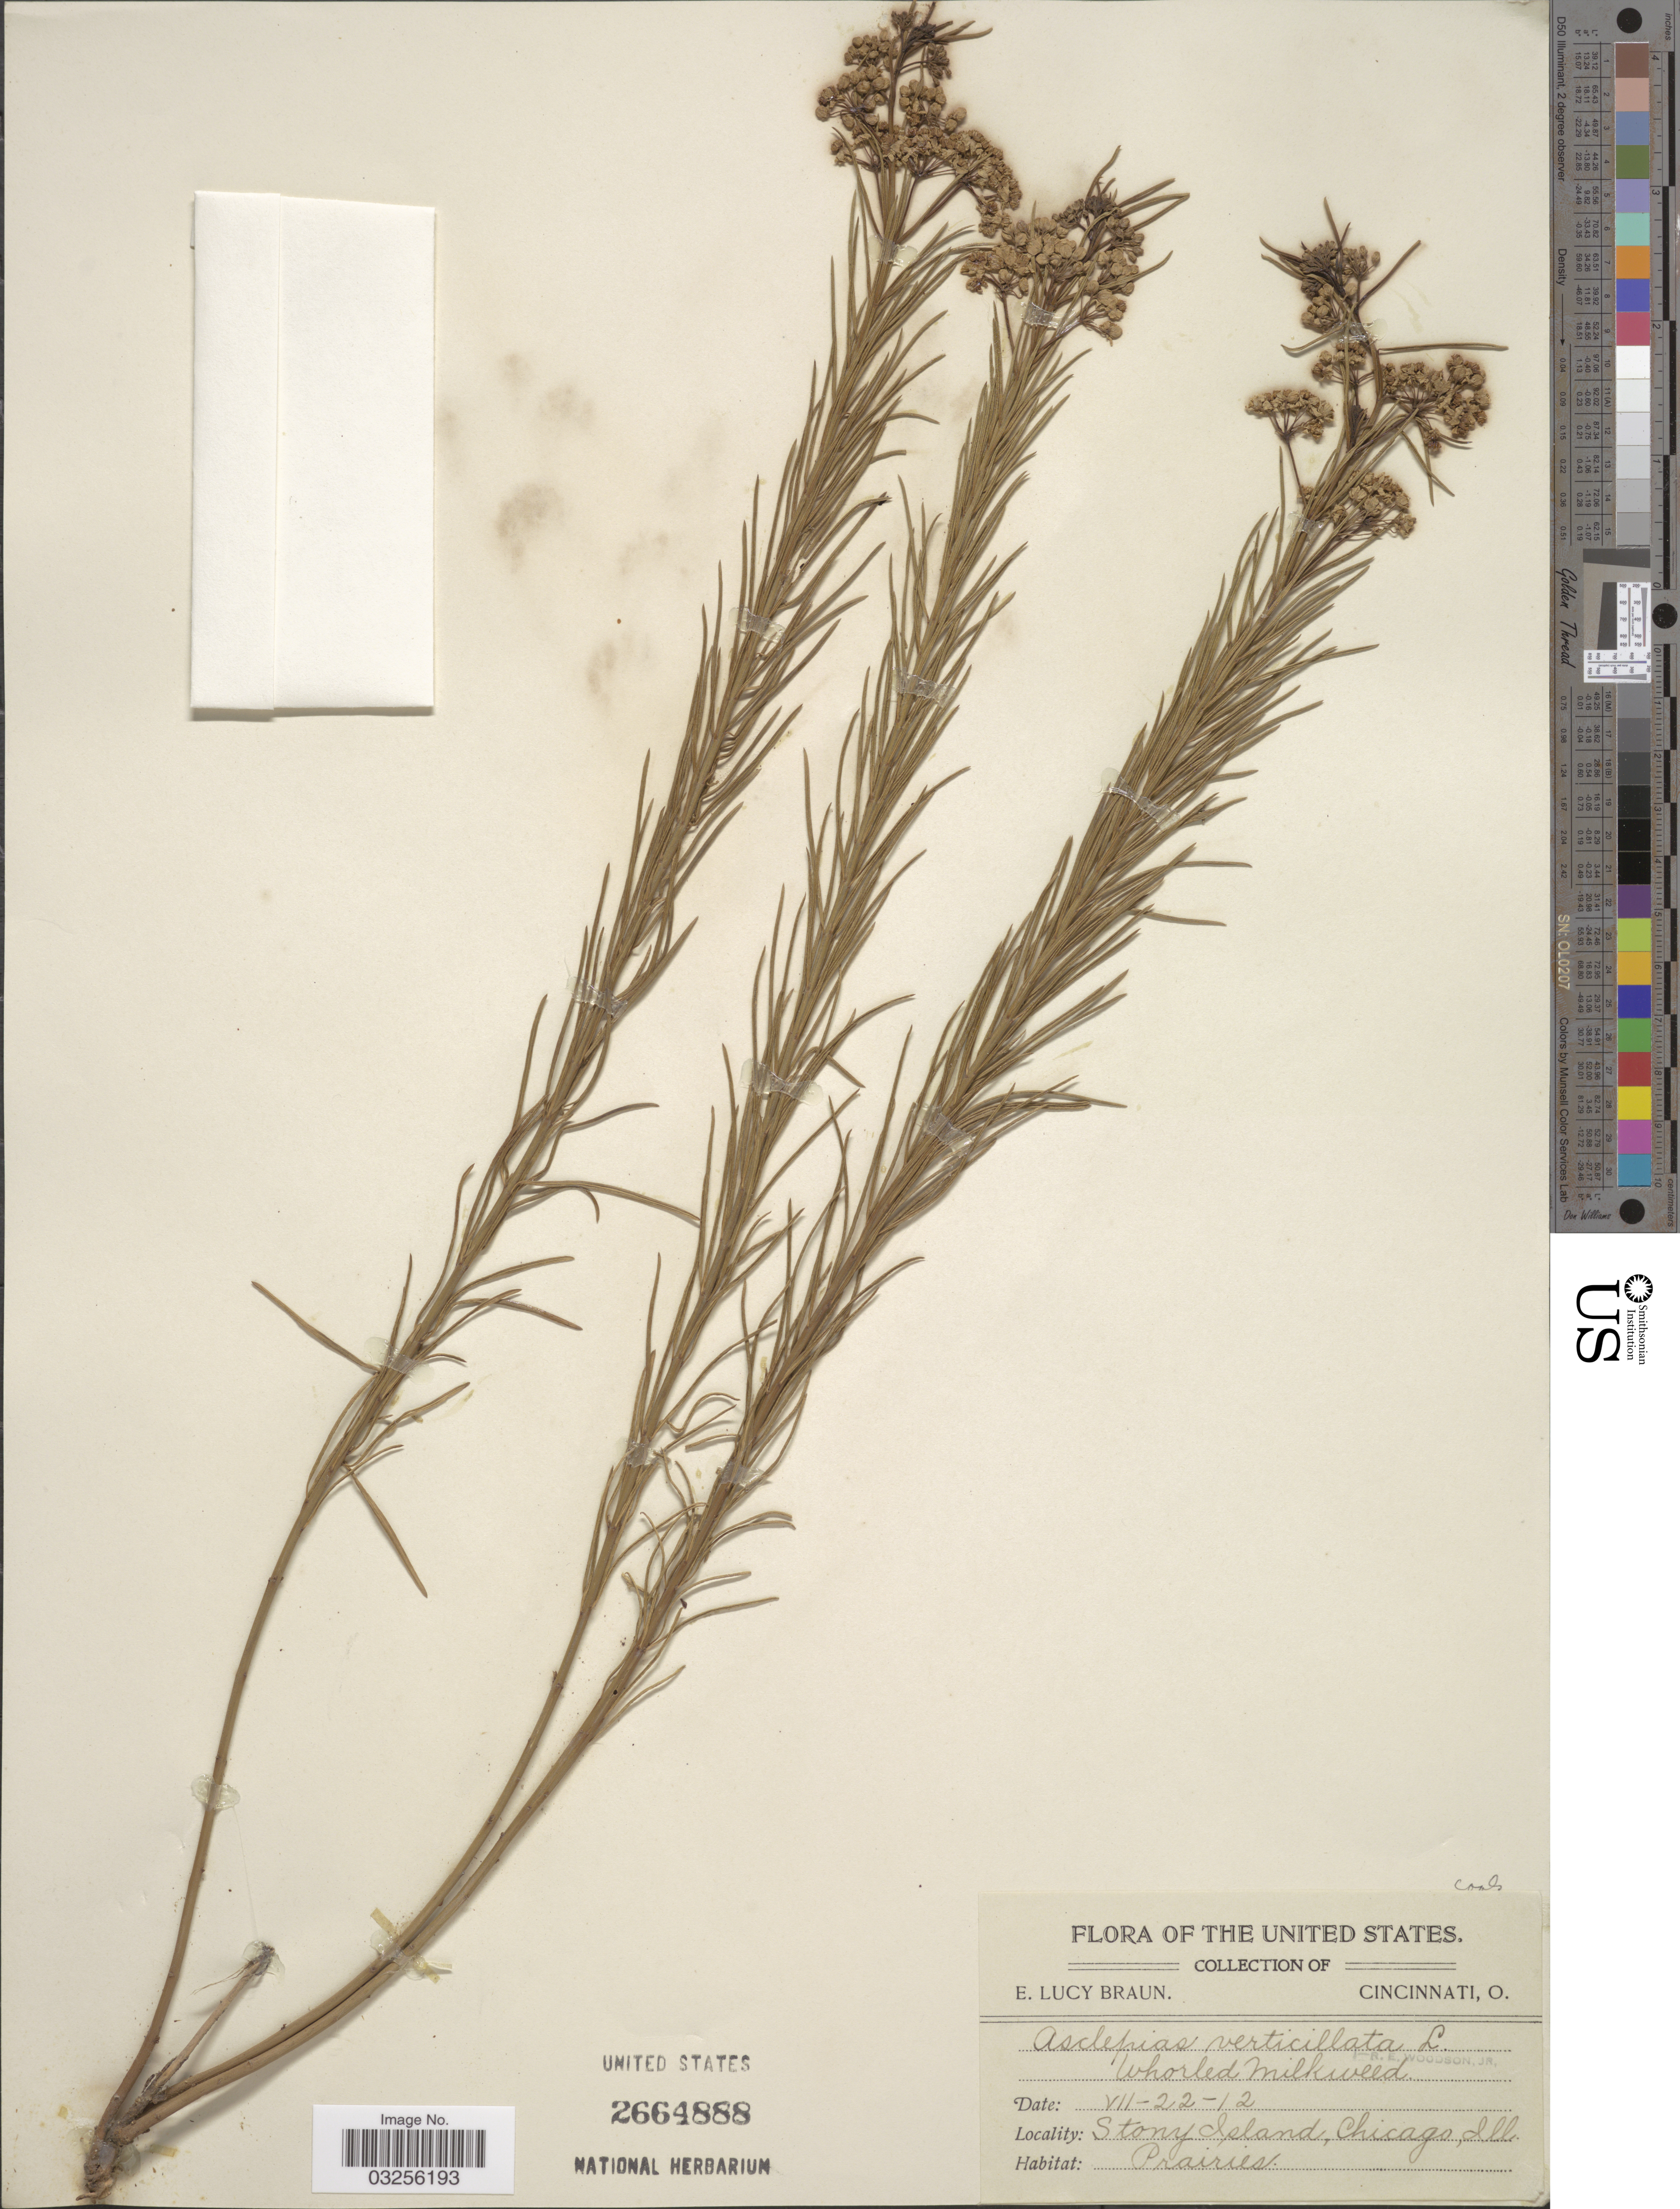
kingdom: Plantae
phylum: Tracheophyta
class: Magnoliopsida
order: Gentianales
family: Apocynaceae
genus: Asclepias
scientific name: Asclepias verticillata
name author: L.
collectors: E. Braun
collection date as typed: Transcribed d/m/y: 22/7/12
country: United States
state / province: Illinois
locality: Stony Island, Chicago.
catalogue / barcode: US 2664888